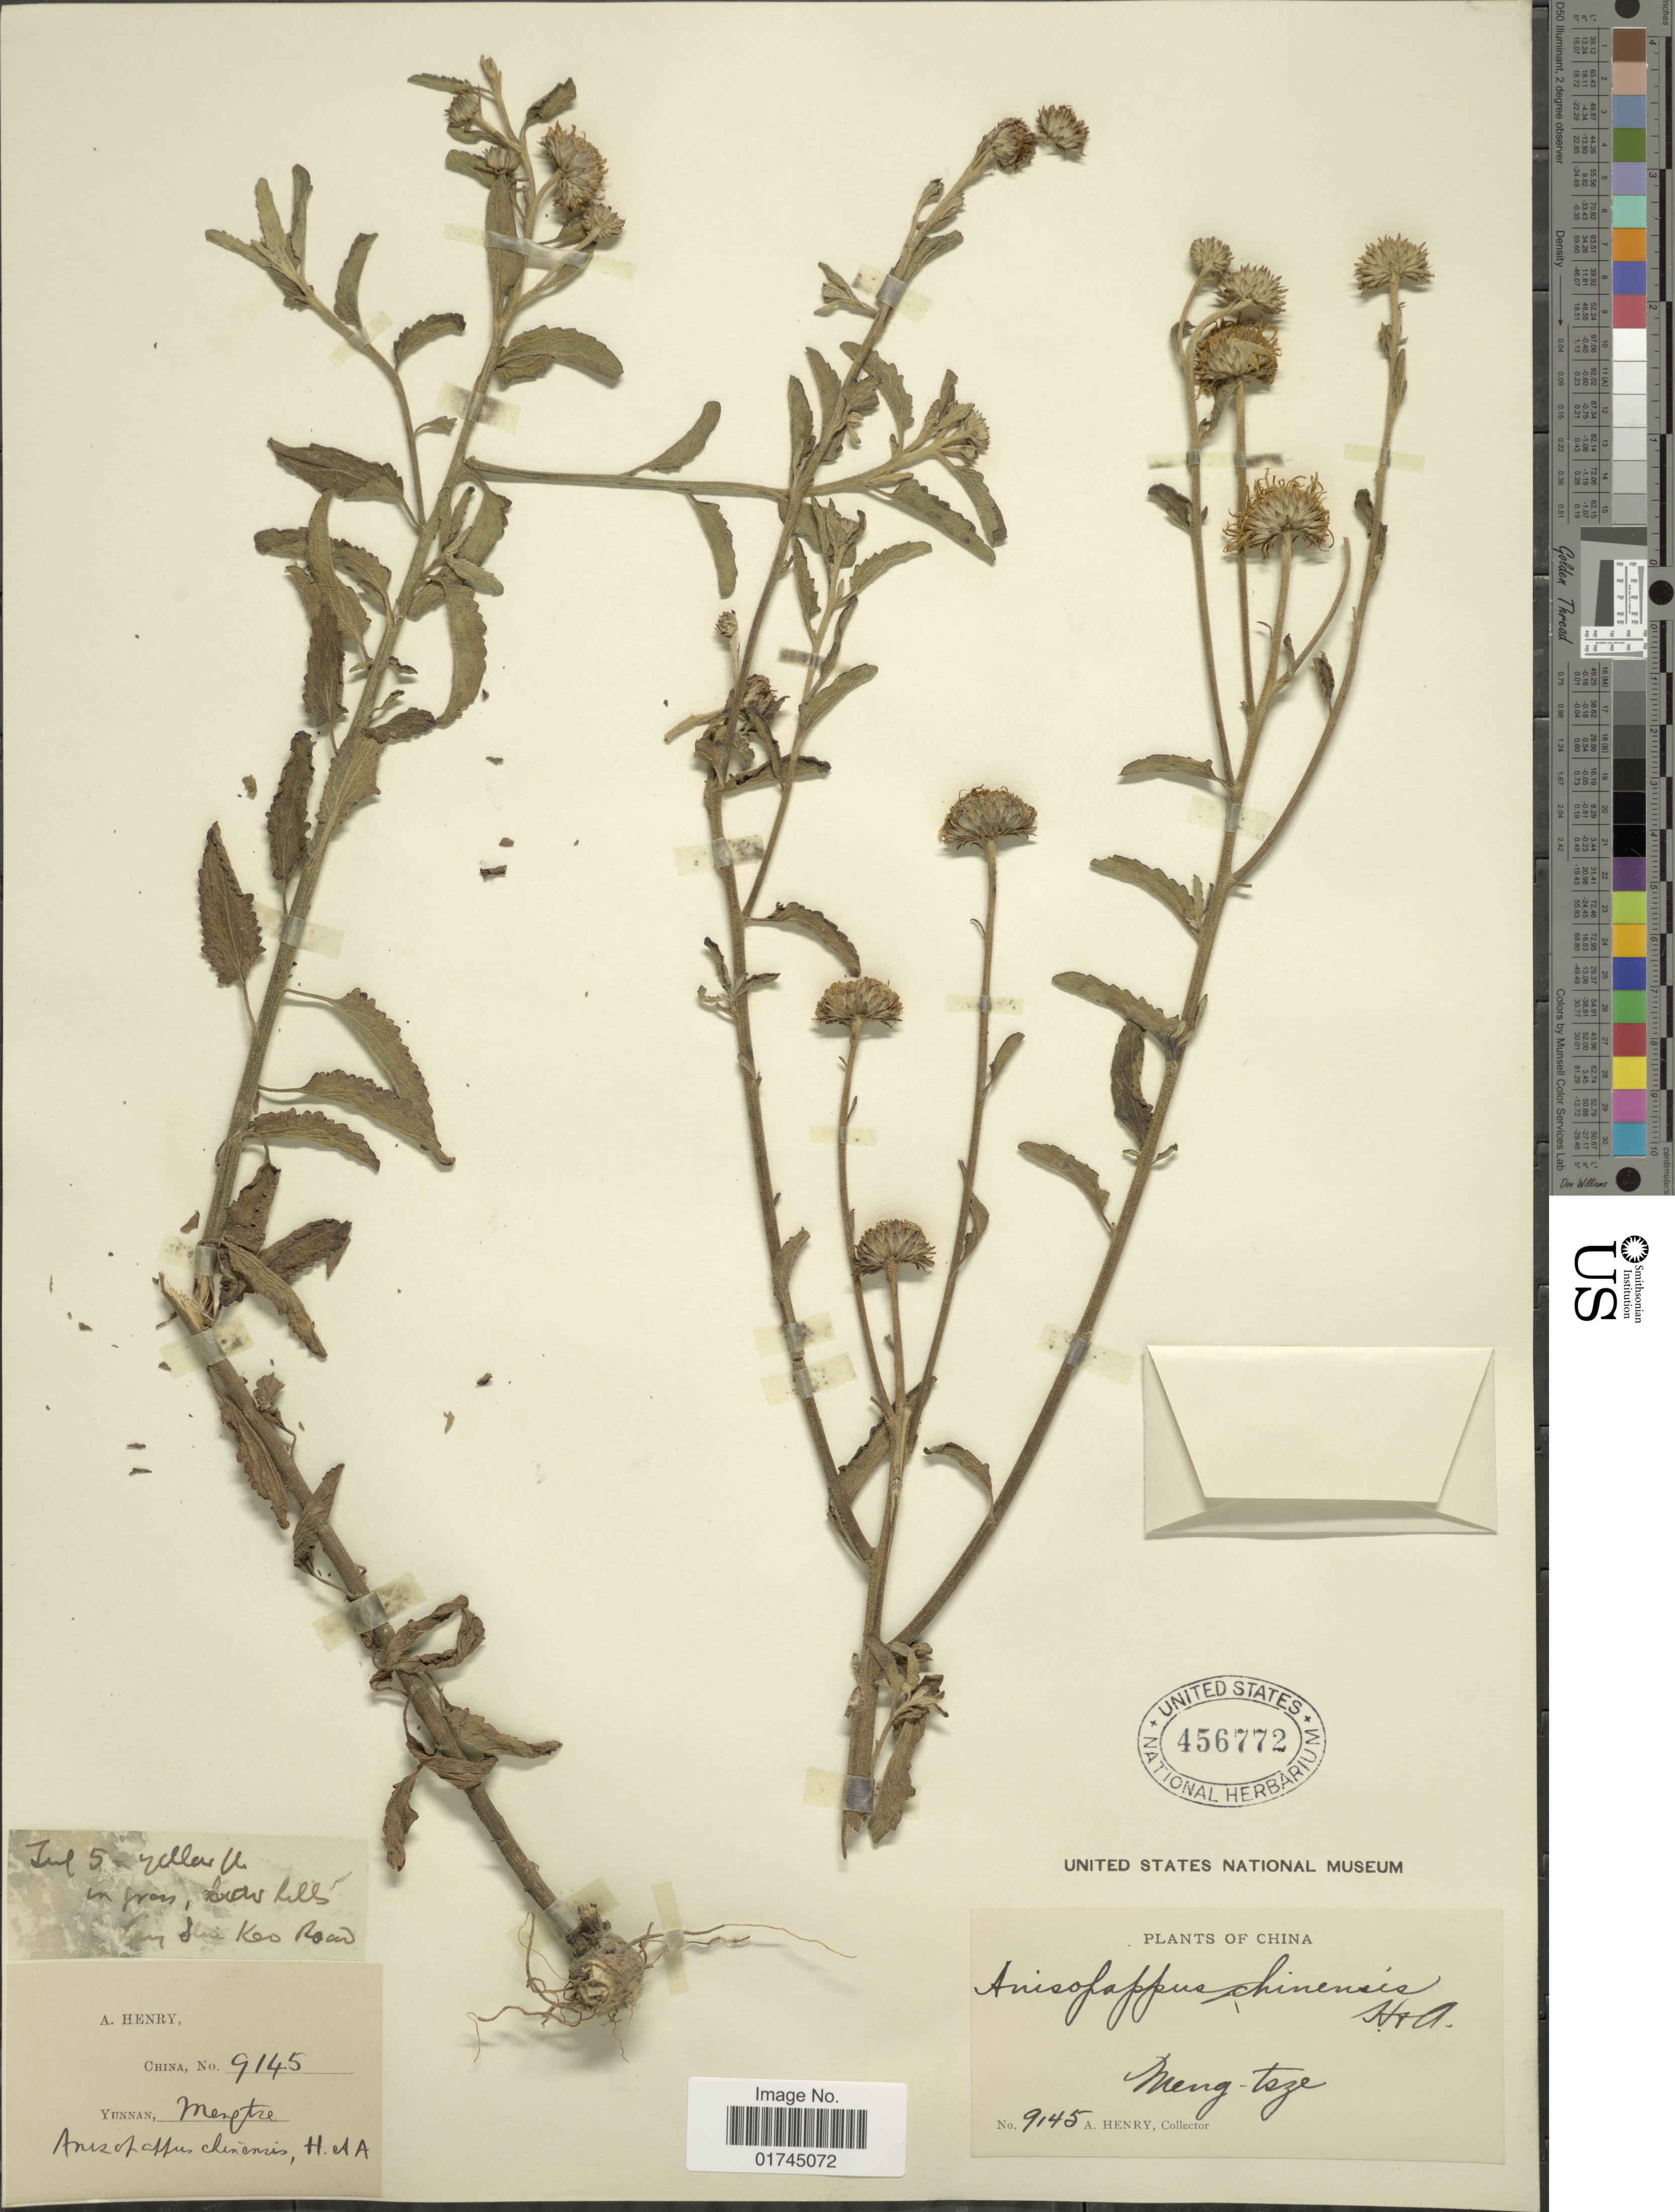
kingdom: Plantae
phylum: Tracheophyta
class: Magnoliopsida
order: Asterales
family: Asteraceae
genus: Anisopappus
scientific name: Anisopappus chinensis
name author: Hook. & Arn.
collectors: A. Henry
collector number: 9145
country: China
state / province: Yunnan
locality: Mengtse. In grass, below hills, Leng Shui Keo Road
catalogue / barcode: US 456772